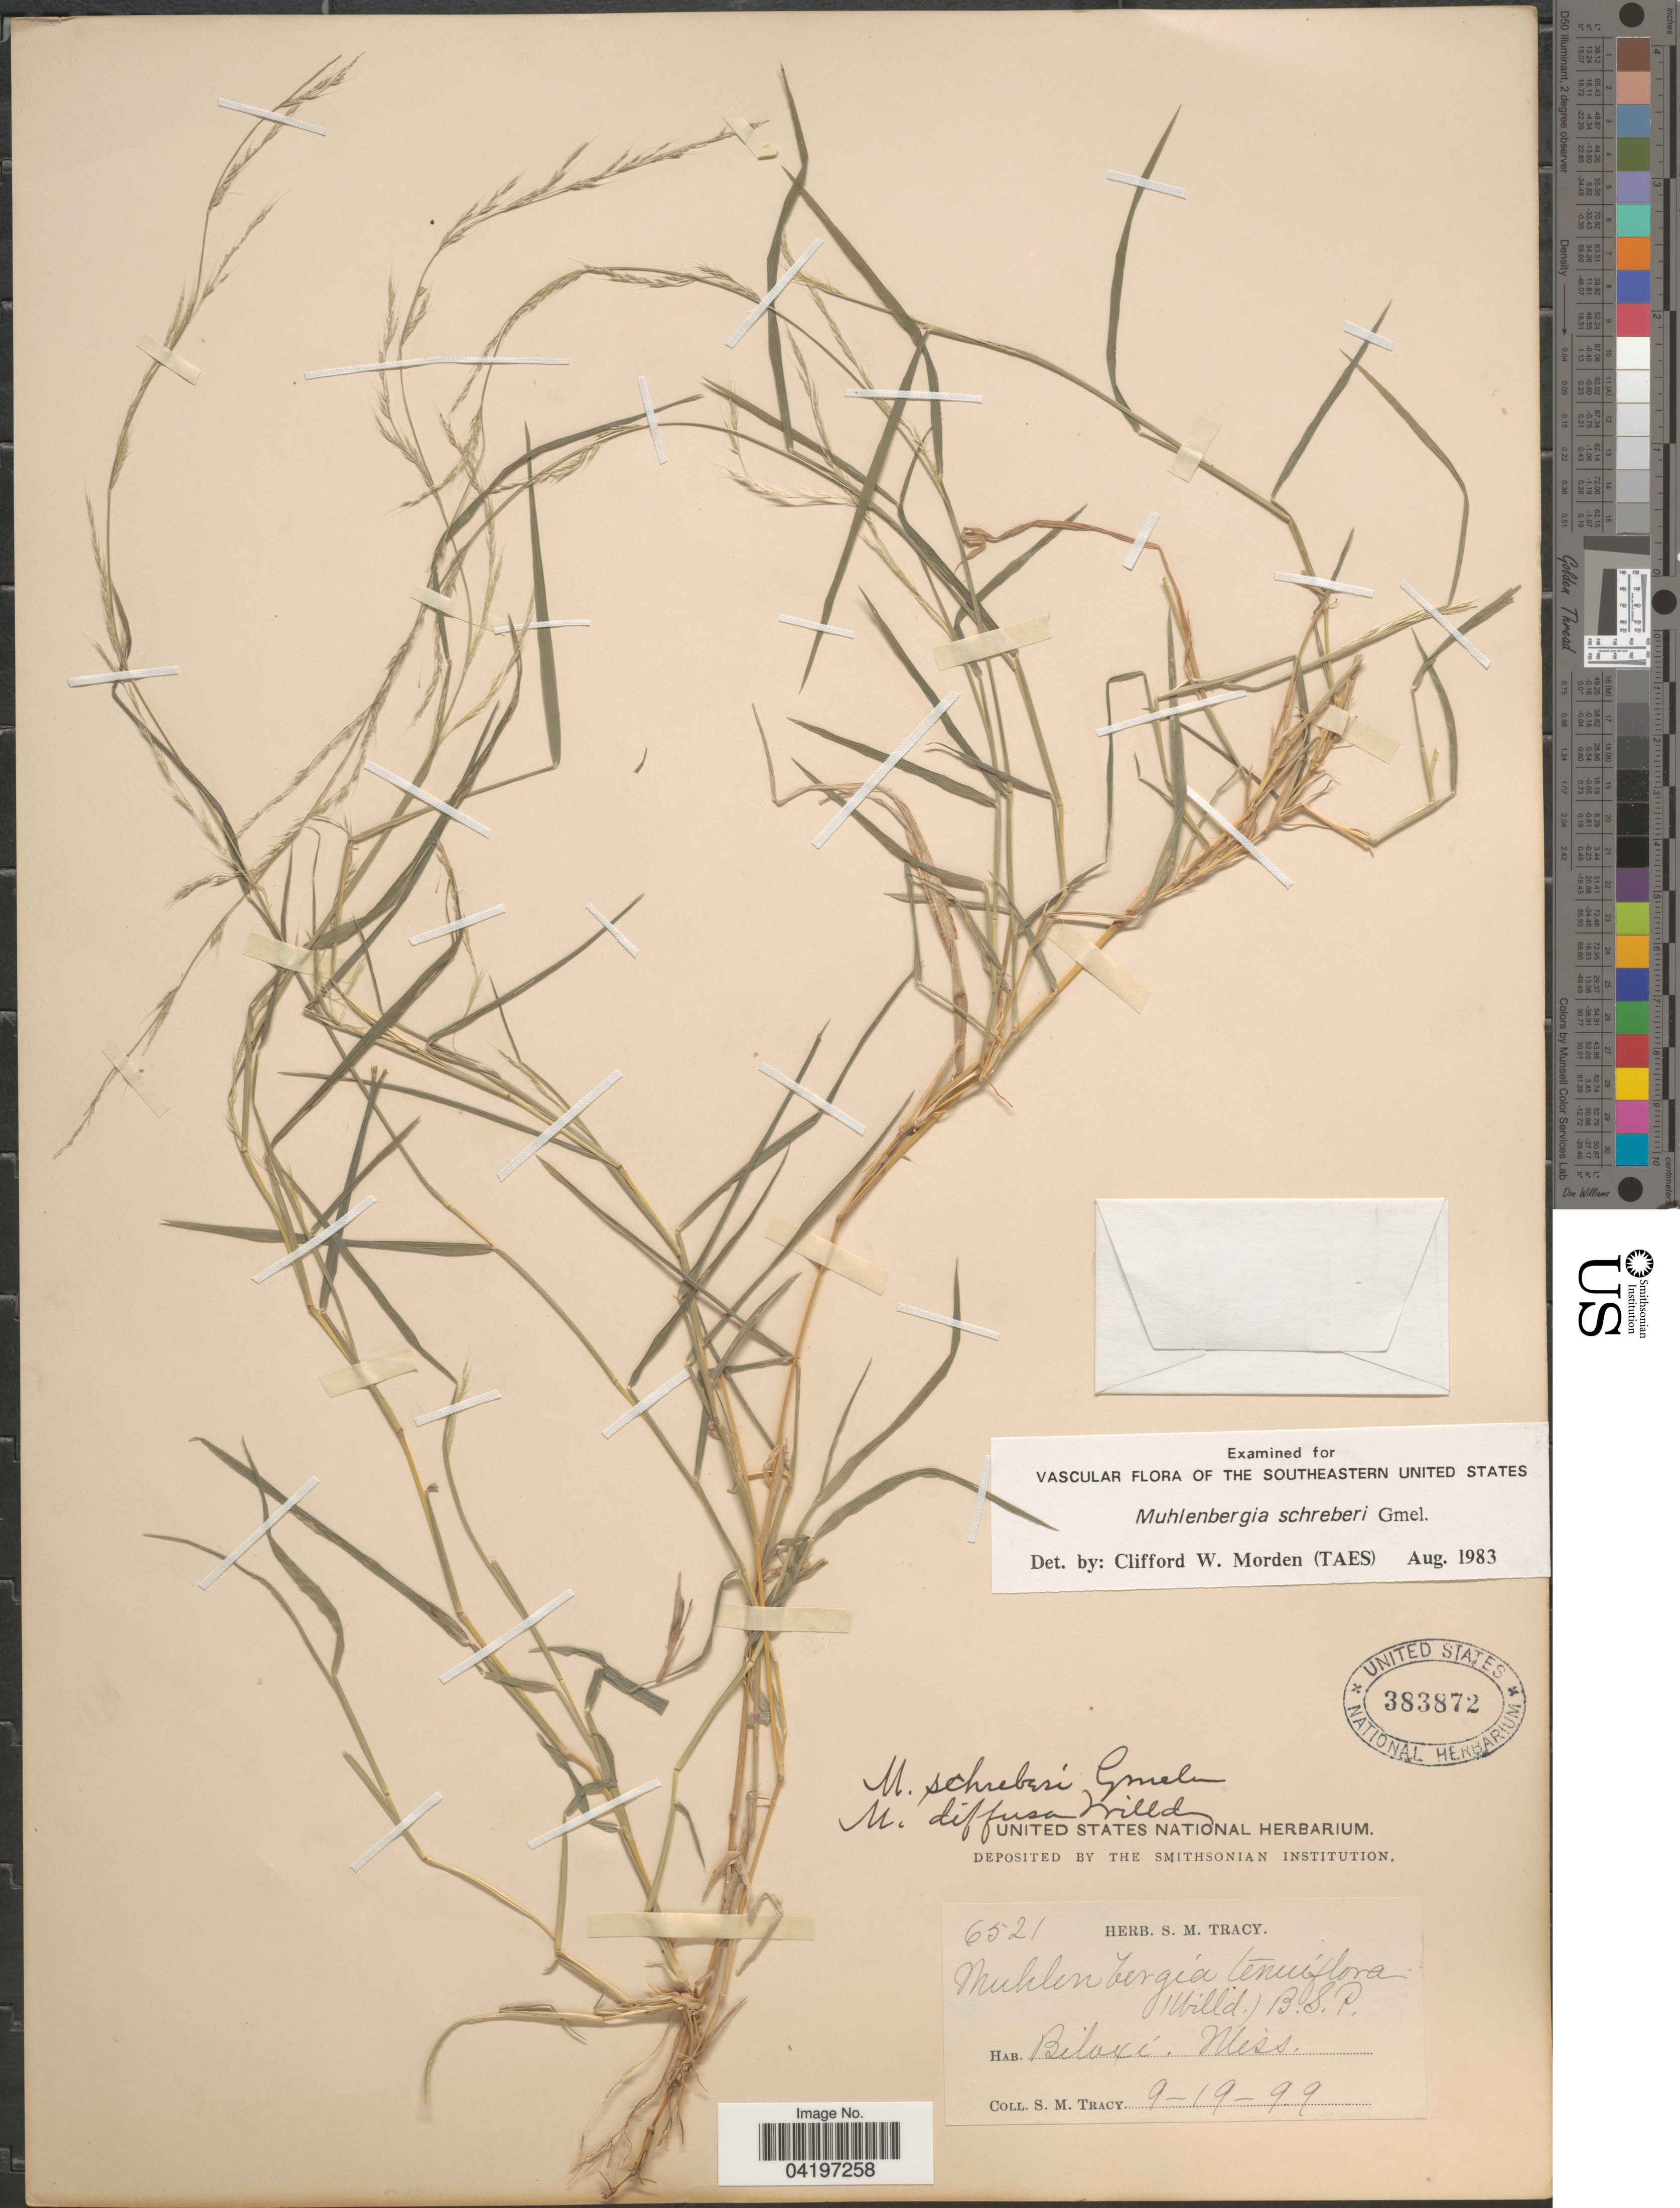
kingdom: Plantae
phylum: Tracheophyta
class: Liliopsida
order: Poales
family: Poaceae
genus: Muhlenbergia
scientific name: Muhlenbergia schreberi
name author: J.F. Gmel.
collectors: S. M. Tracy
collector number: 6521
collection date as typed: Transcribed d/m/y: 19/9/99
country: United States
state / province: Mississippi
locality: Biloxi.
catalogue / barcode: US 383872